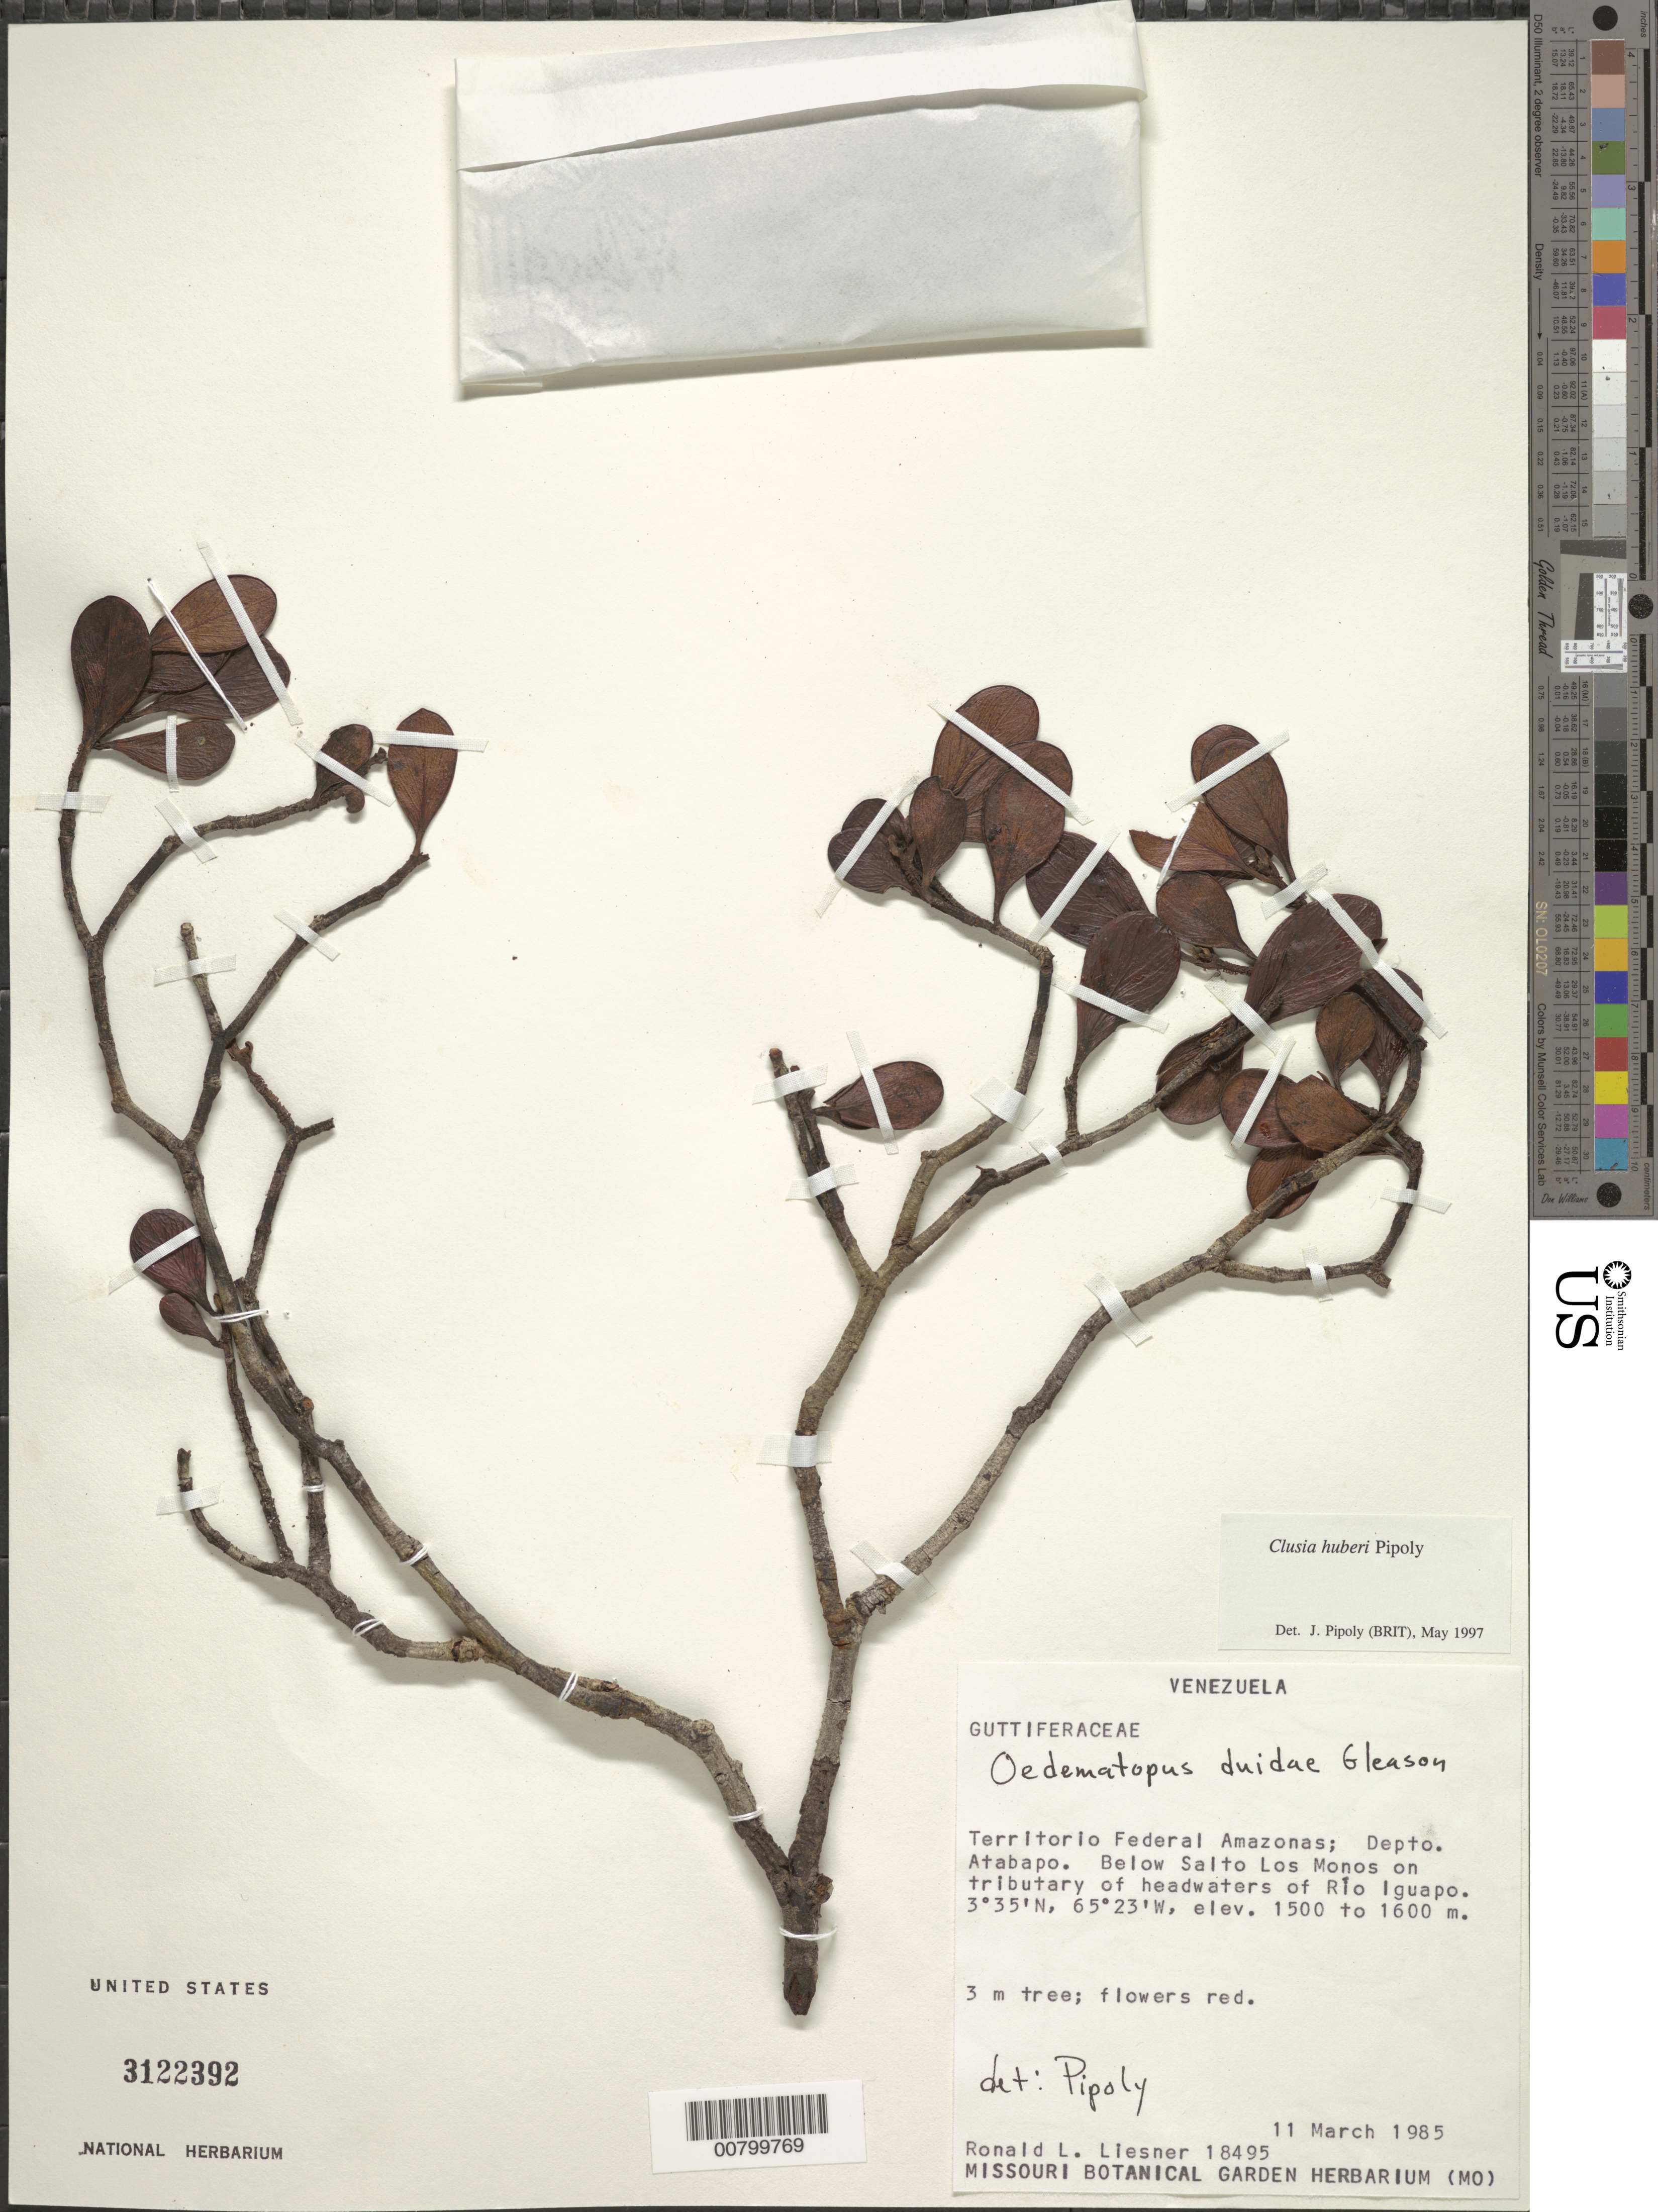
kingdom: Plantae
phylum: Tracheophyta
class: Magnoliopsida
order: Malpighiales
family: Clusiaceae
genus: Clusia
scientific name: Clusia huberi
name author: Pipoly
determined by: Pipoly, J. J., III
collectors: R. L. Liesner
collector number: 18495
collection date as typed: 11-Mar-85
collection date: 1985-03-11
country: Venezuela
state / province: Amazonas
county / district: Atabapo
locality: Río Iguapo, below Salto Los Monos on tributary of headwaters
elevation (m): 1500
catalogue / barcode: US 3122392